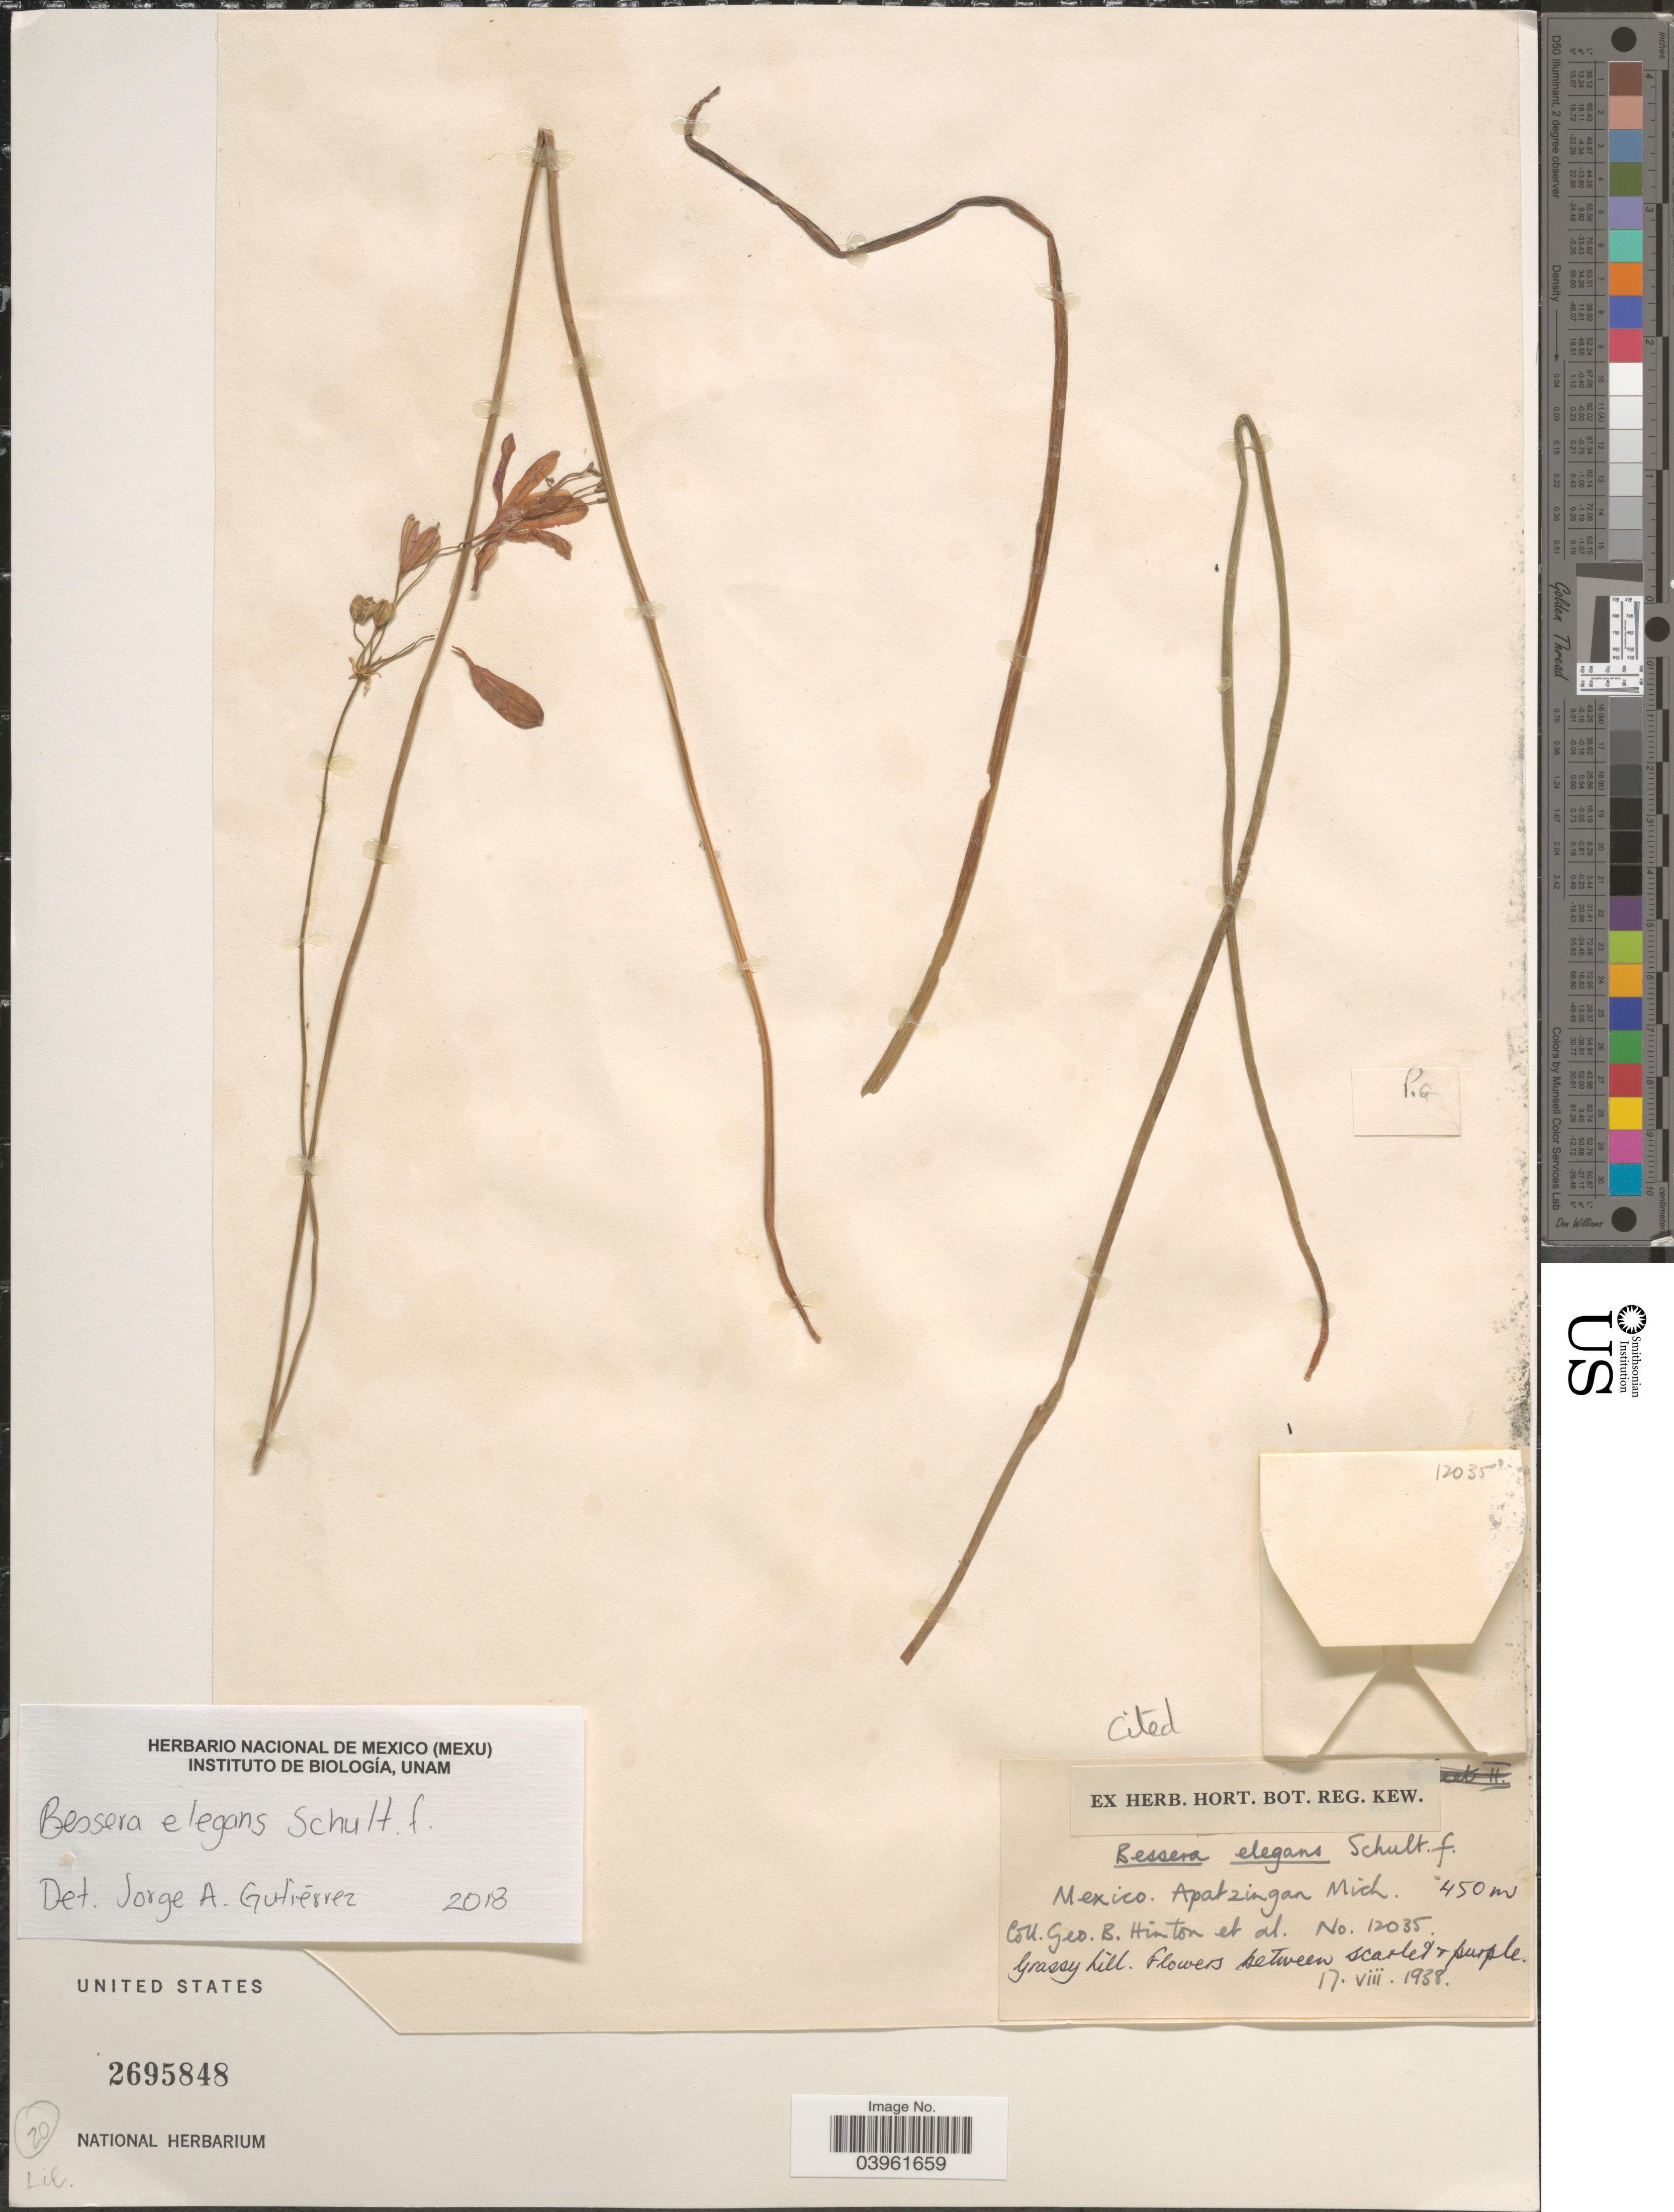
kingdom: Plantae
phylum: Tracheophyta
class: Liliopsida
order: Asparagales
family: Asparagaceae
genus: Bessera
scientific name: Bessera elegans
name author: Schult. f.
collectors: G. B. Hinton & et al.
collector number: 12035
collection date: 1938-08-17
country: Mexico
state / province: Michoacán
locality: Apatzingan Mich.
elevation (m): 450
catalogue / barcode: US 2695848